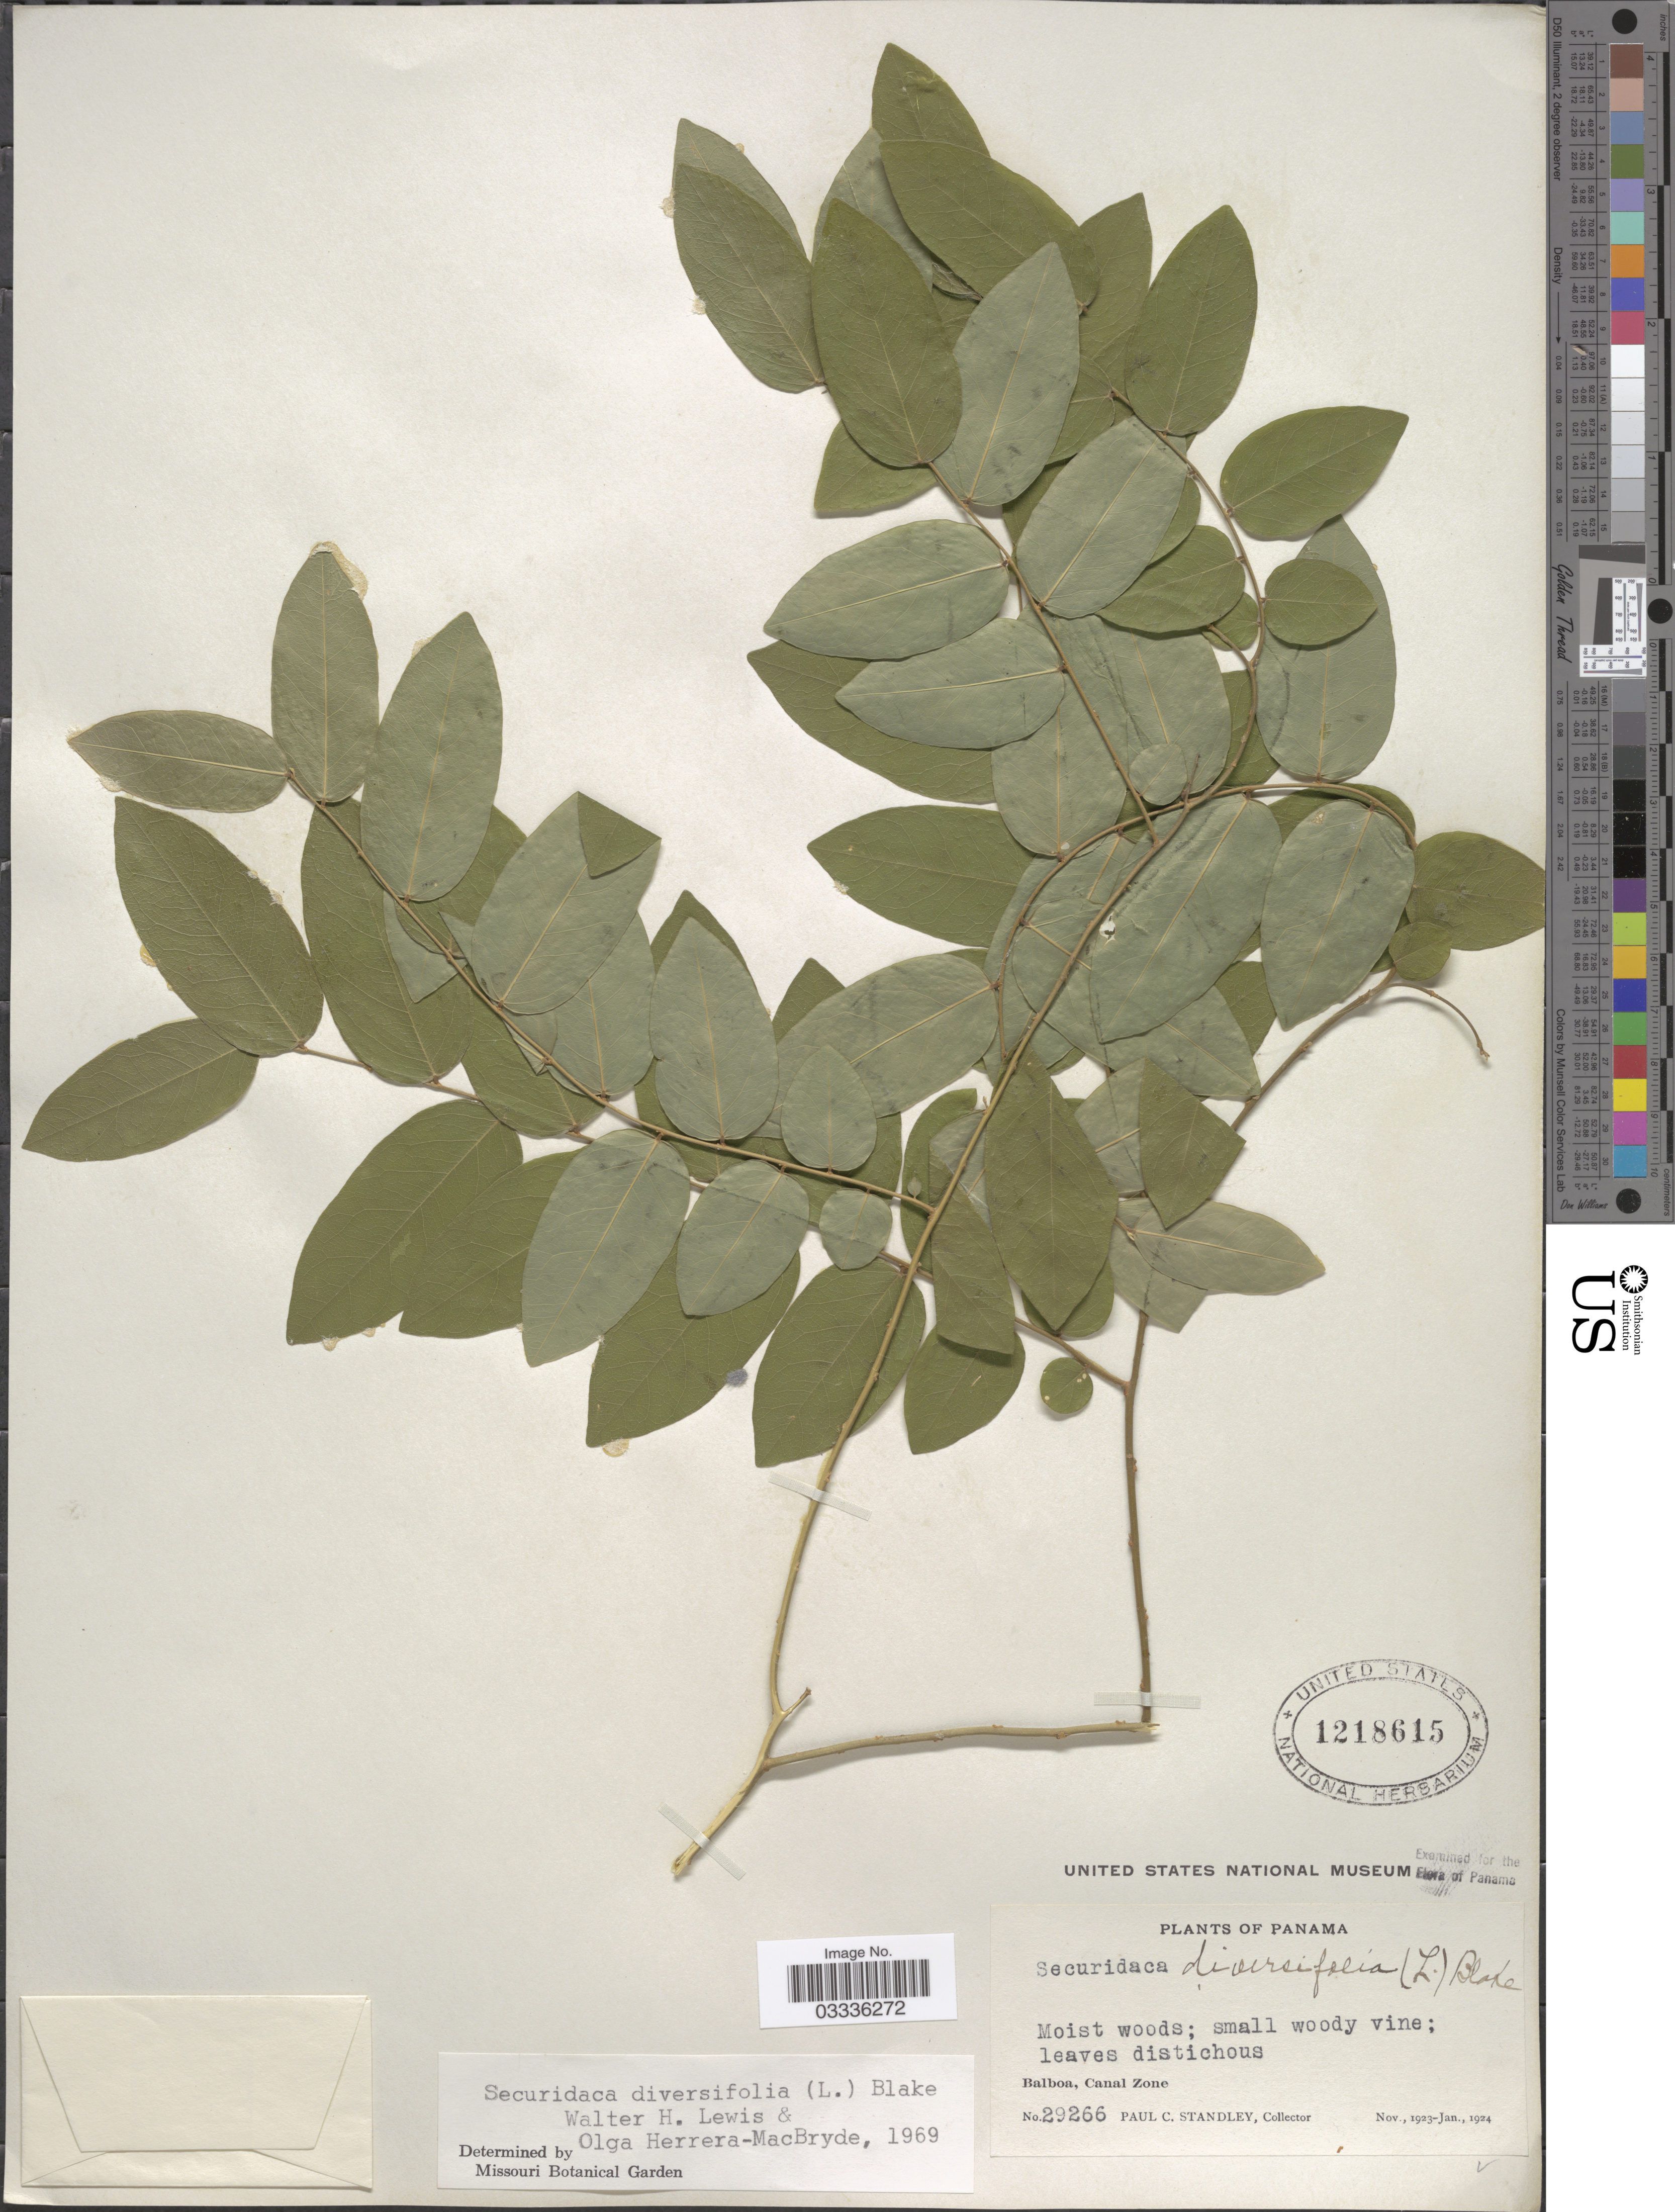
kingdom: Plantae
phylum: Tracheophyta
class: Magnoliopsida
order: Fabales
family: Polygalaceae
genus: Securidaca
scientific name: Securidaca diversifolia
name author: (L.) S.F. Blake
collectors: P. C. Standley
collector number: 29266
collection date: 1923-11/1924-01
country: Panama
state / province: Colón / Panamá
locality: Balboa, Canal Zone.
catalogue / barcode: US 1218615